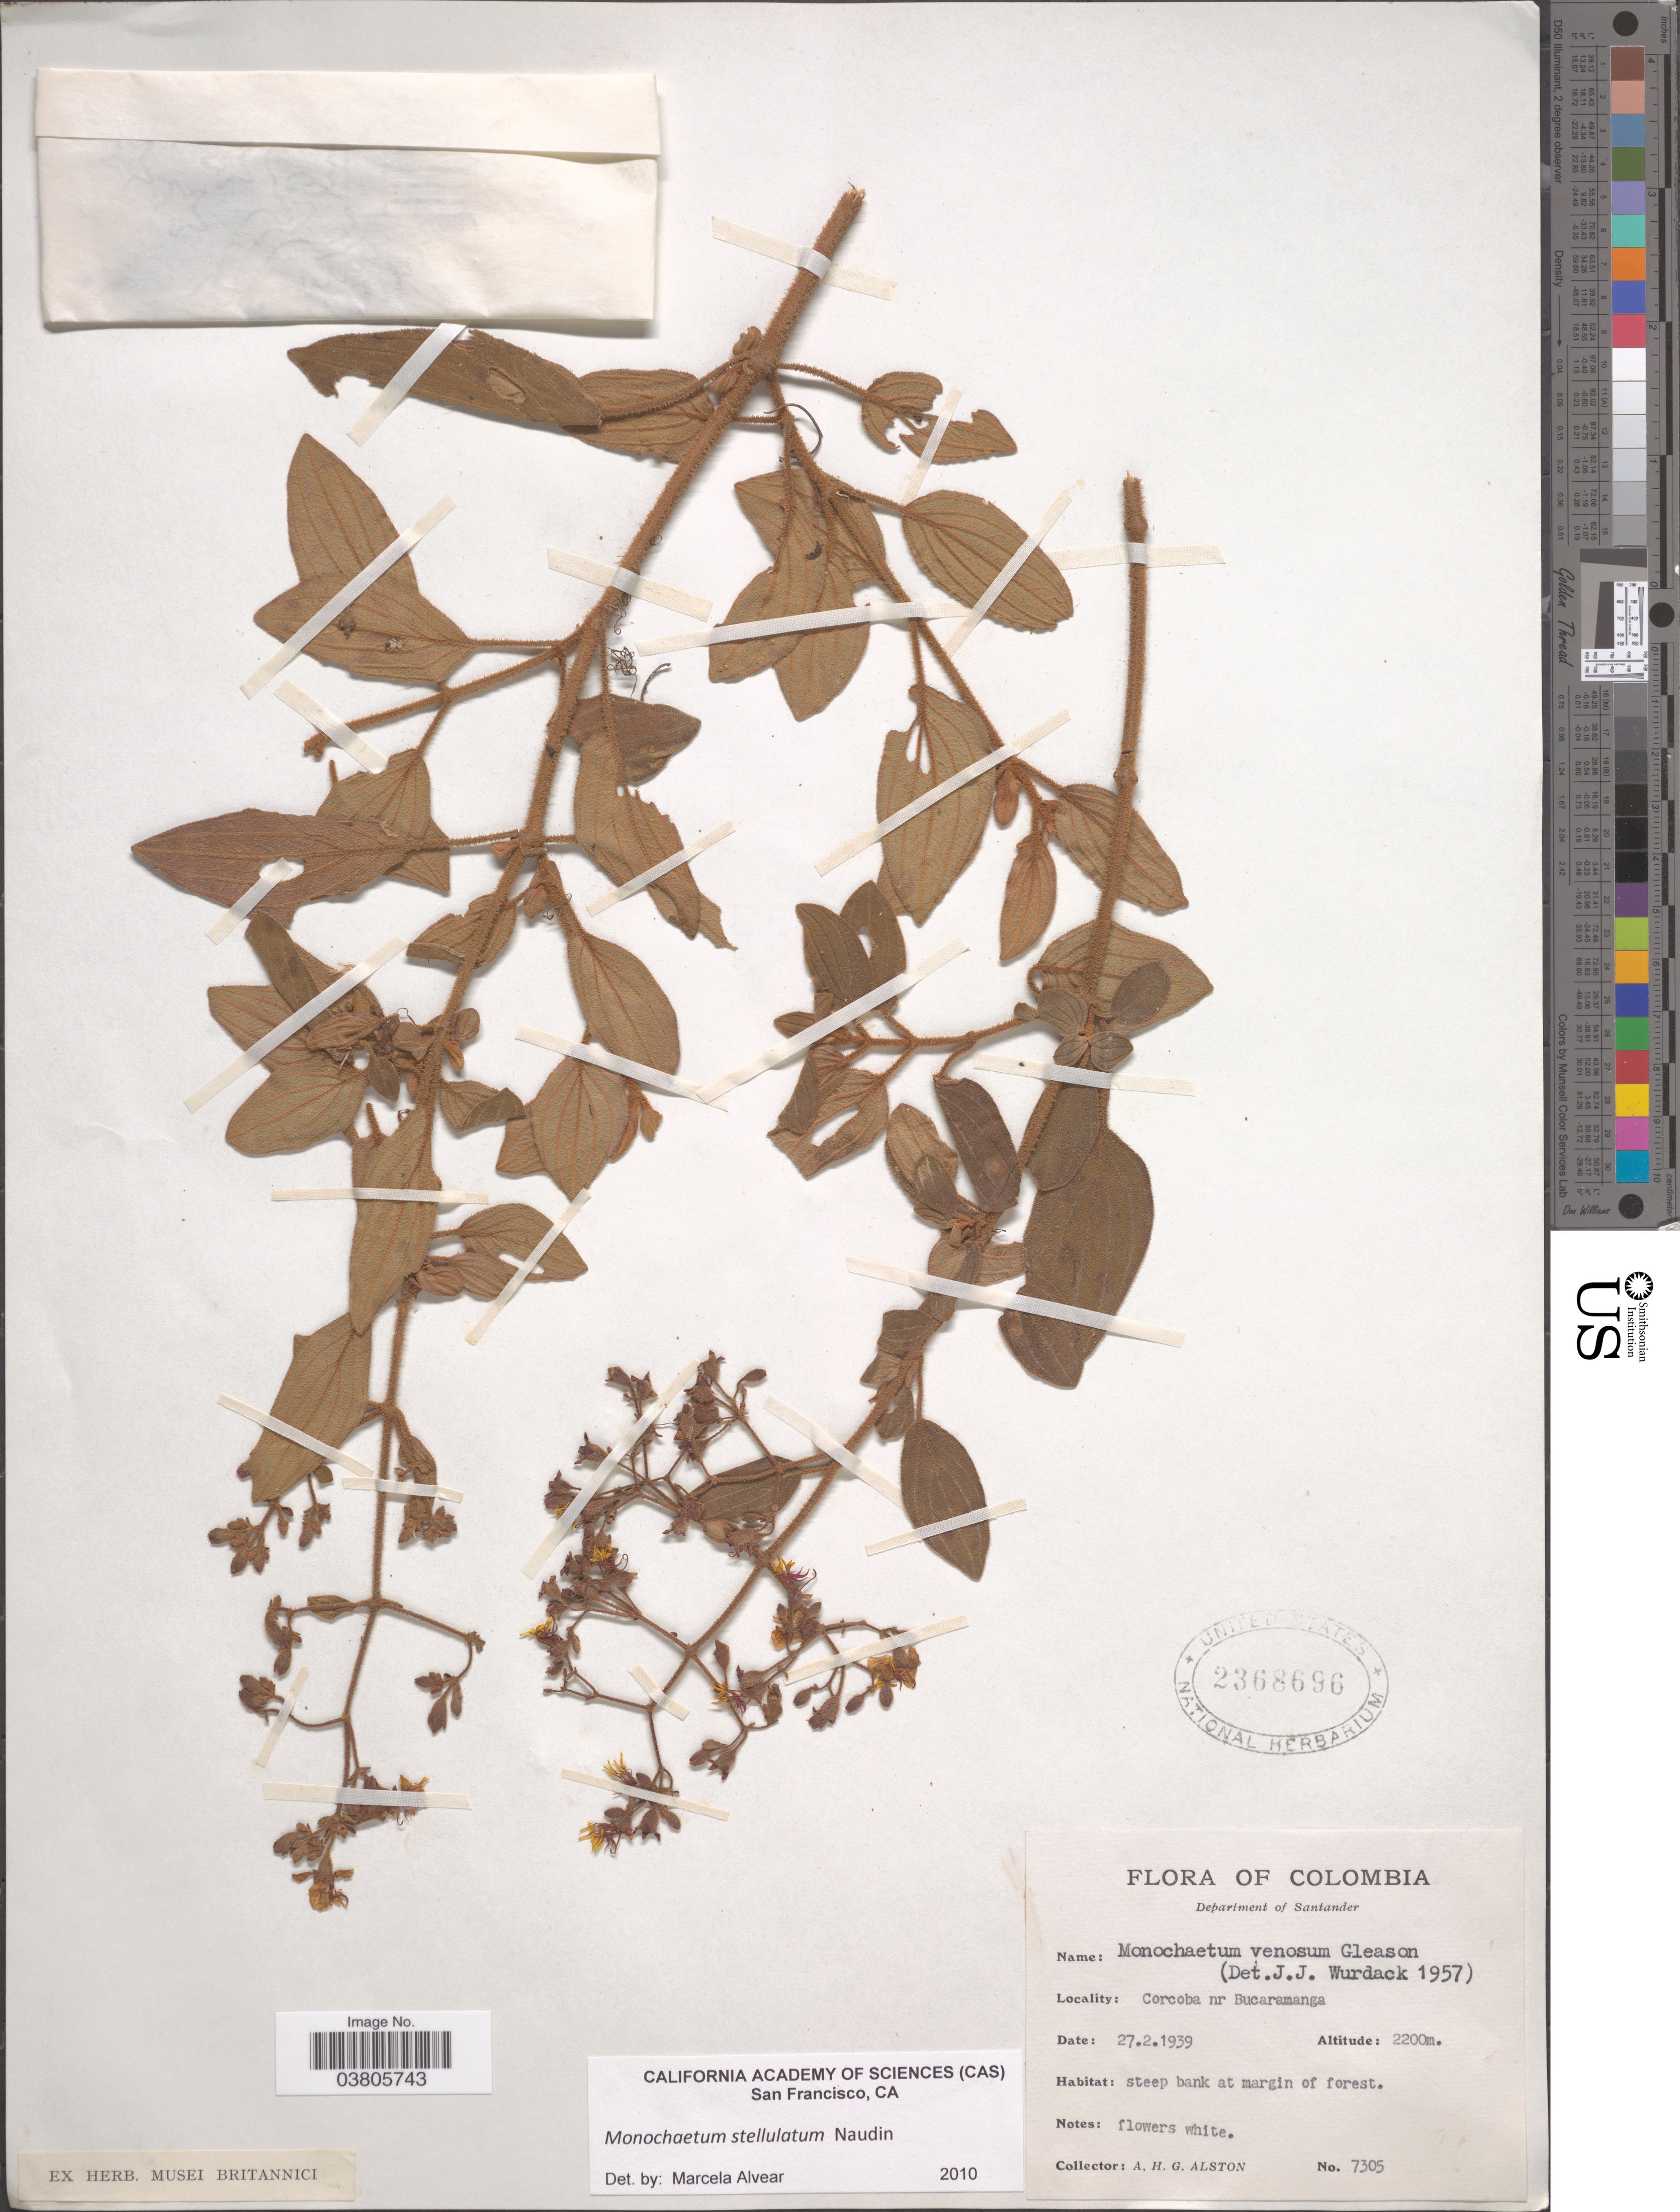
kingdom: Plantae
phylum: Tracheophyta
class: Magnoliopsida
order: Myrtales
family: Melastomataceae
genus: Monochaetum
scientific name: Monochaetum stellulatum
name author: Naudin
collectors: A. H. Alston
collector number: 7305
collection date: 1939-02-27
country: Colombia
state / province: Santander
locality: Department of Santander. Corcoba nr Bucaramanga.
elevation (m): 2200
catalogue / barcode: US 2368696